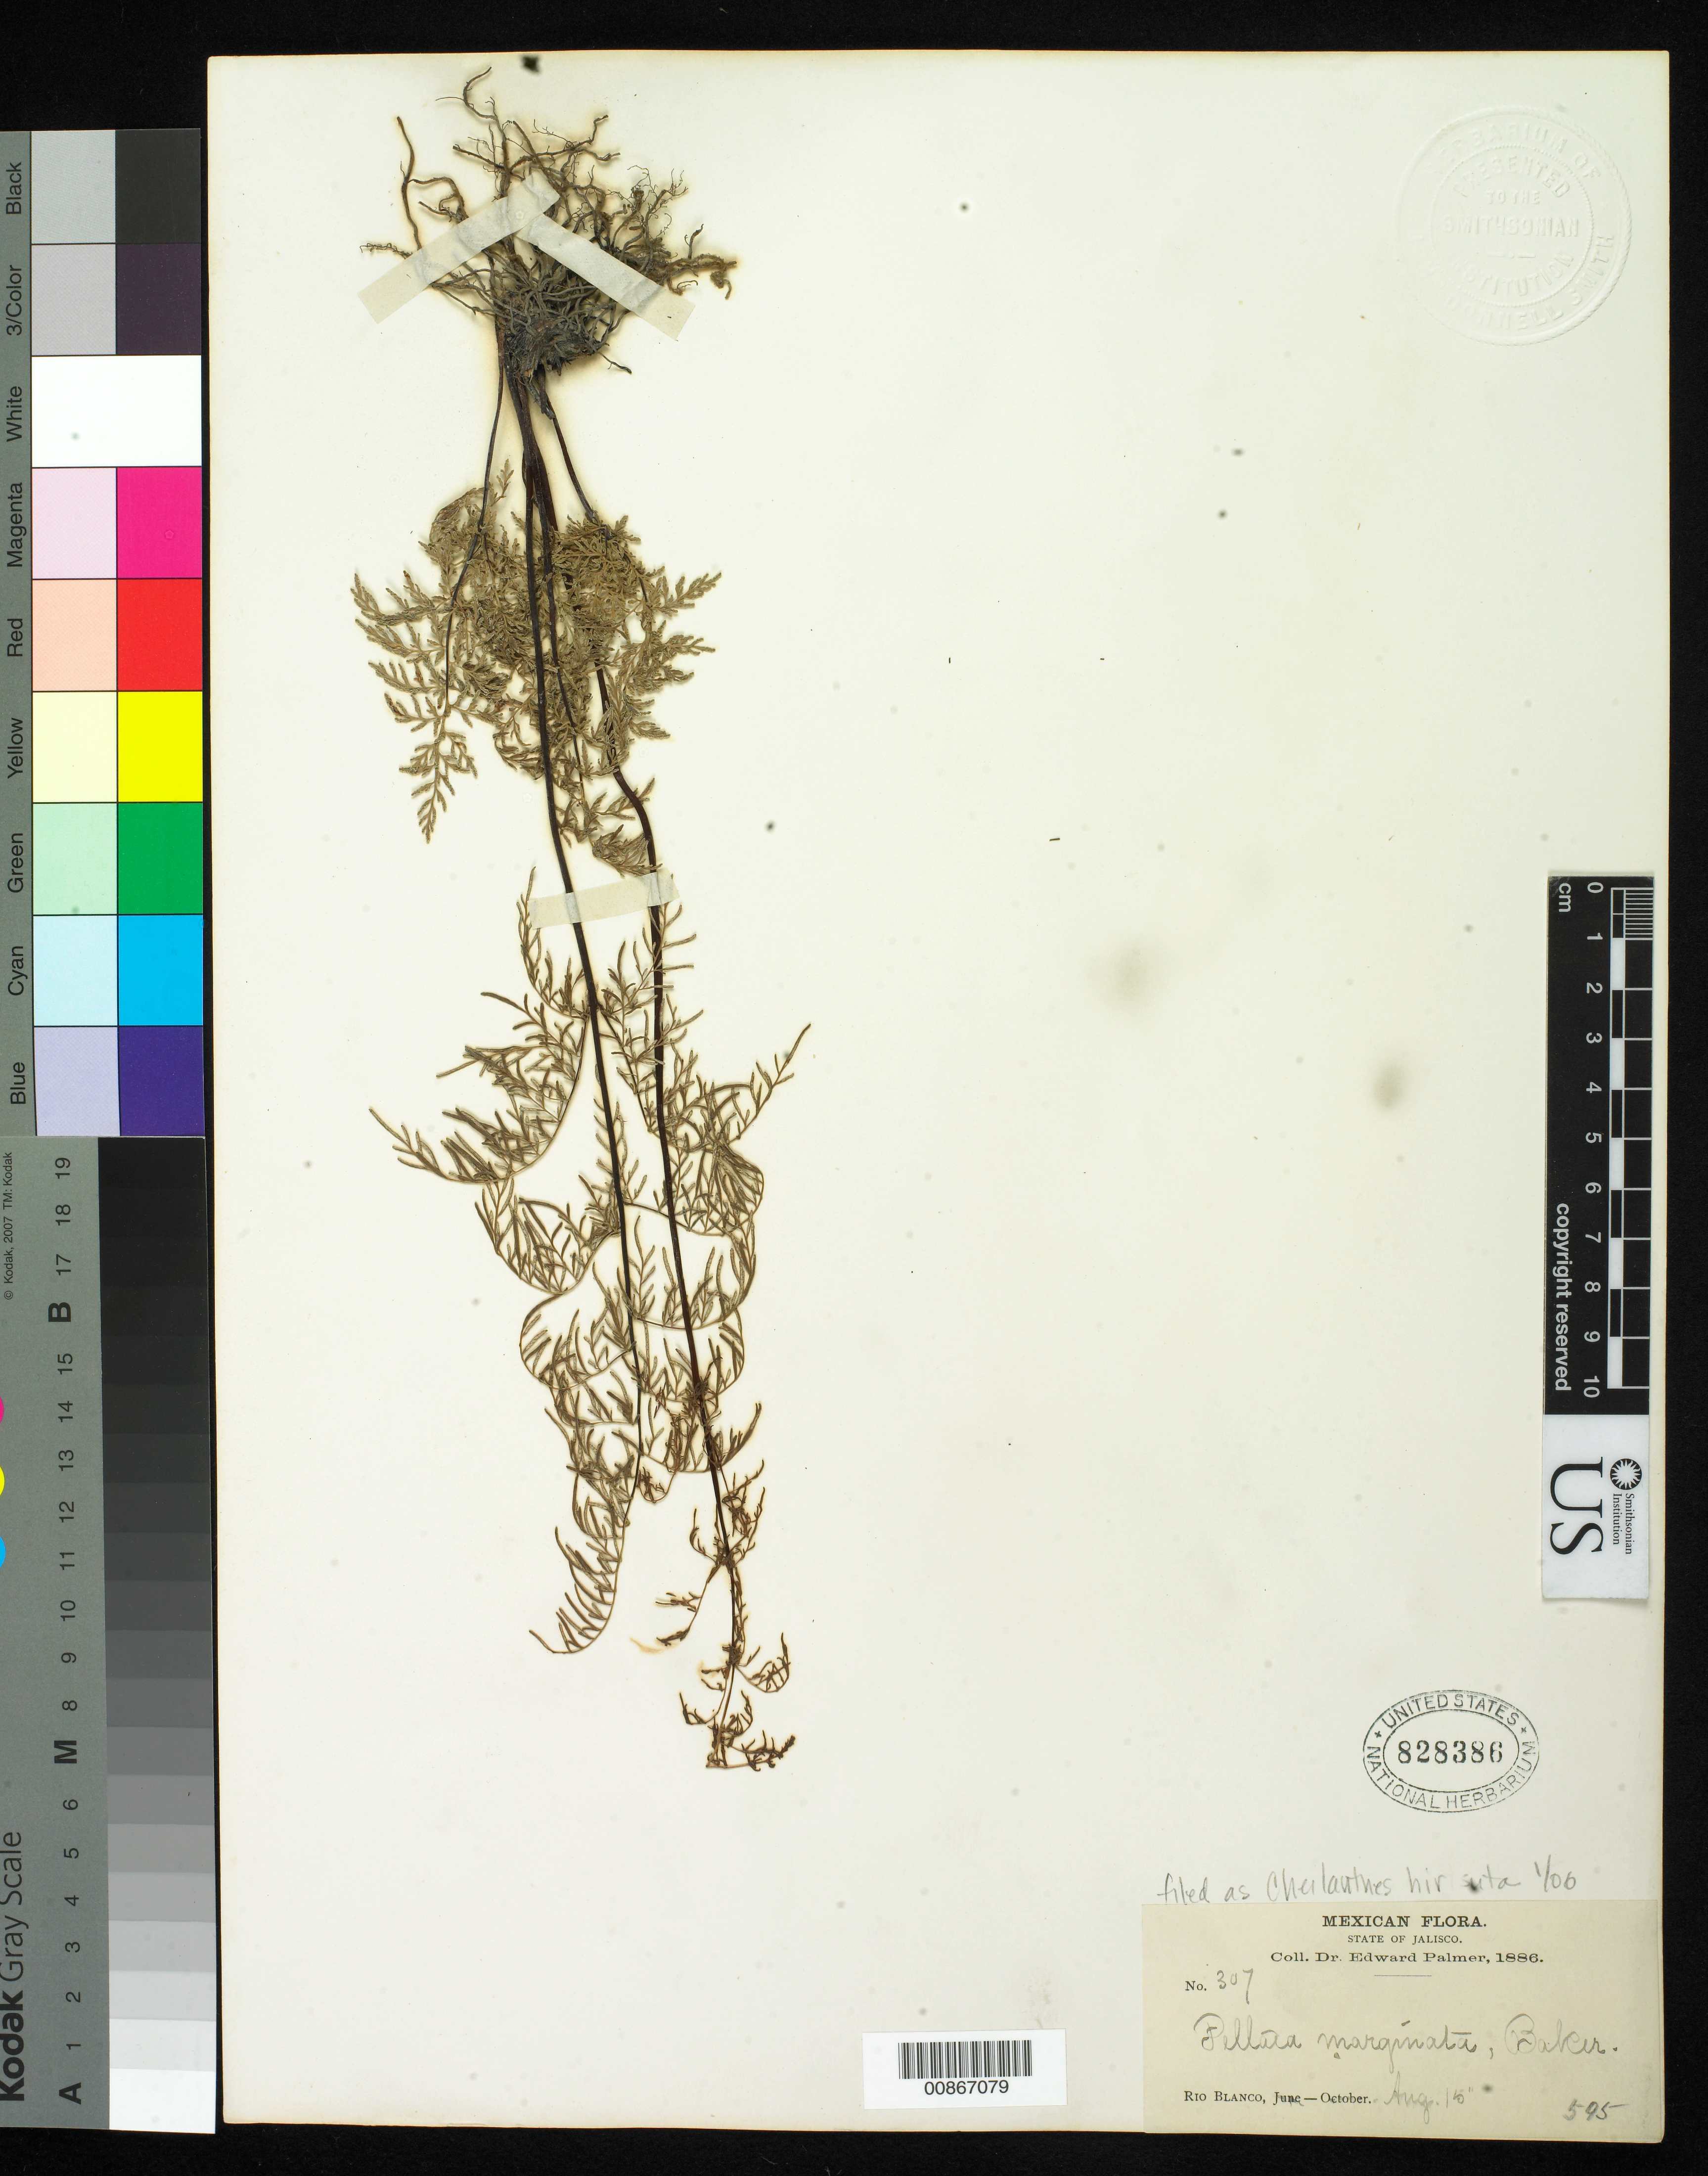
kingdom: Plantae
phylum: Tracheophyta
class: Polypodiopsida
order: Polypodiales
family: Pteridaceae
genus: Gaga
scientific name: Gaga hirsuta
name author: (Link) Fay W. Li & Windham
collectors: E. Palmer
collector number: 307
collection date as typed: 15 Aug 1886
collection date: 1886-08-15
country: Mexico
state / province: Jalisco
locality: Río Blanco, Jalisco.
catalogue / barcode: US 828386